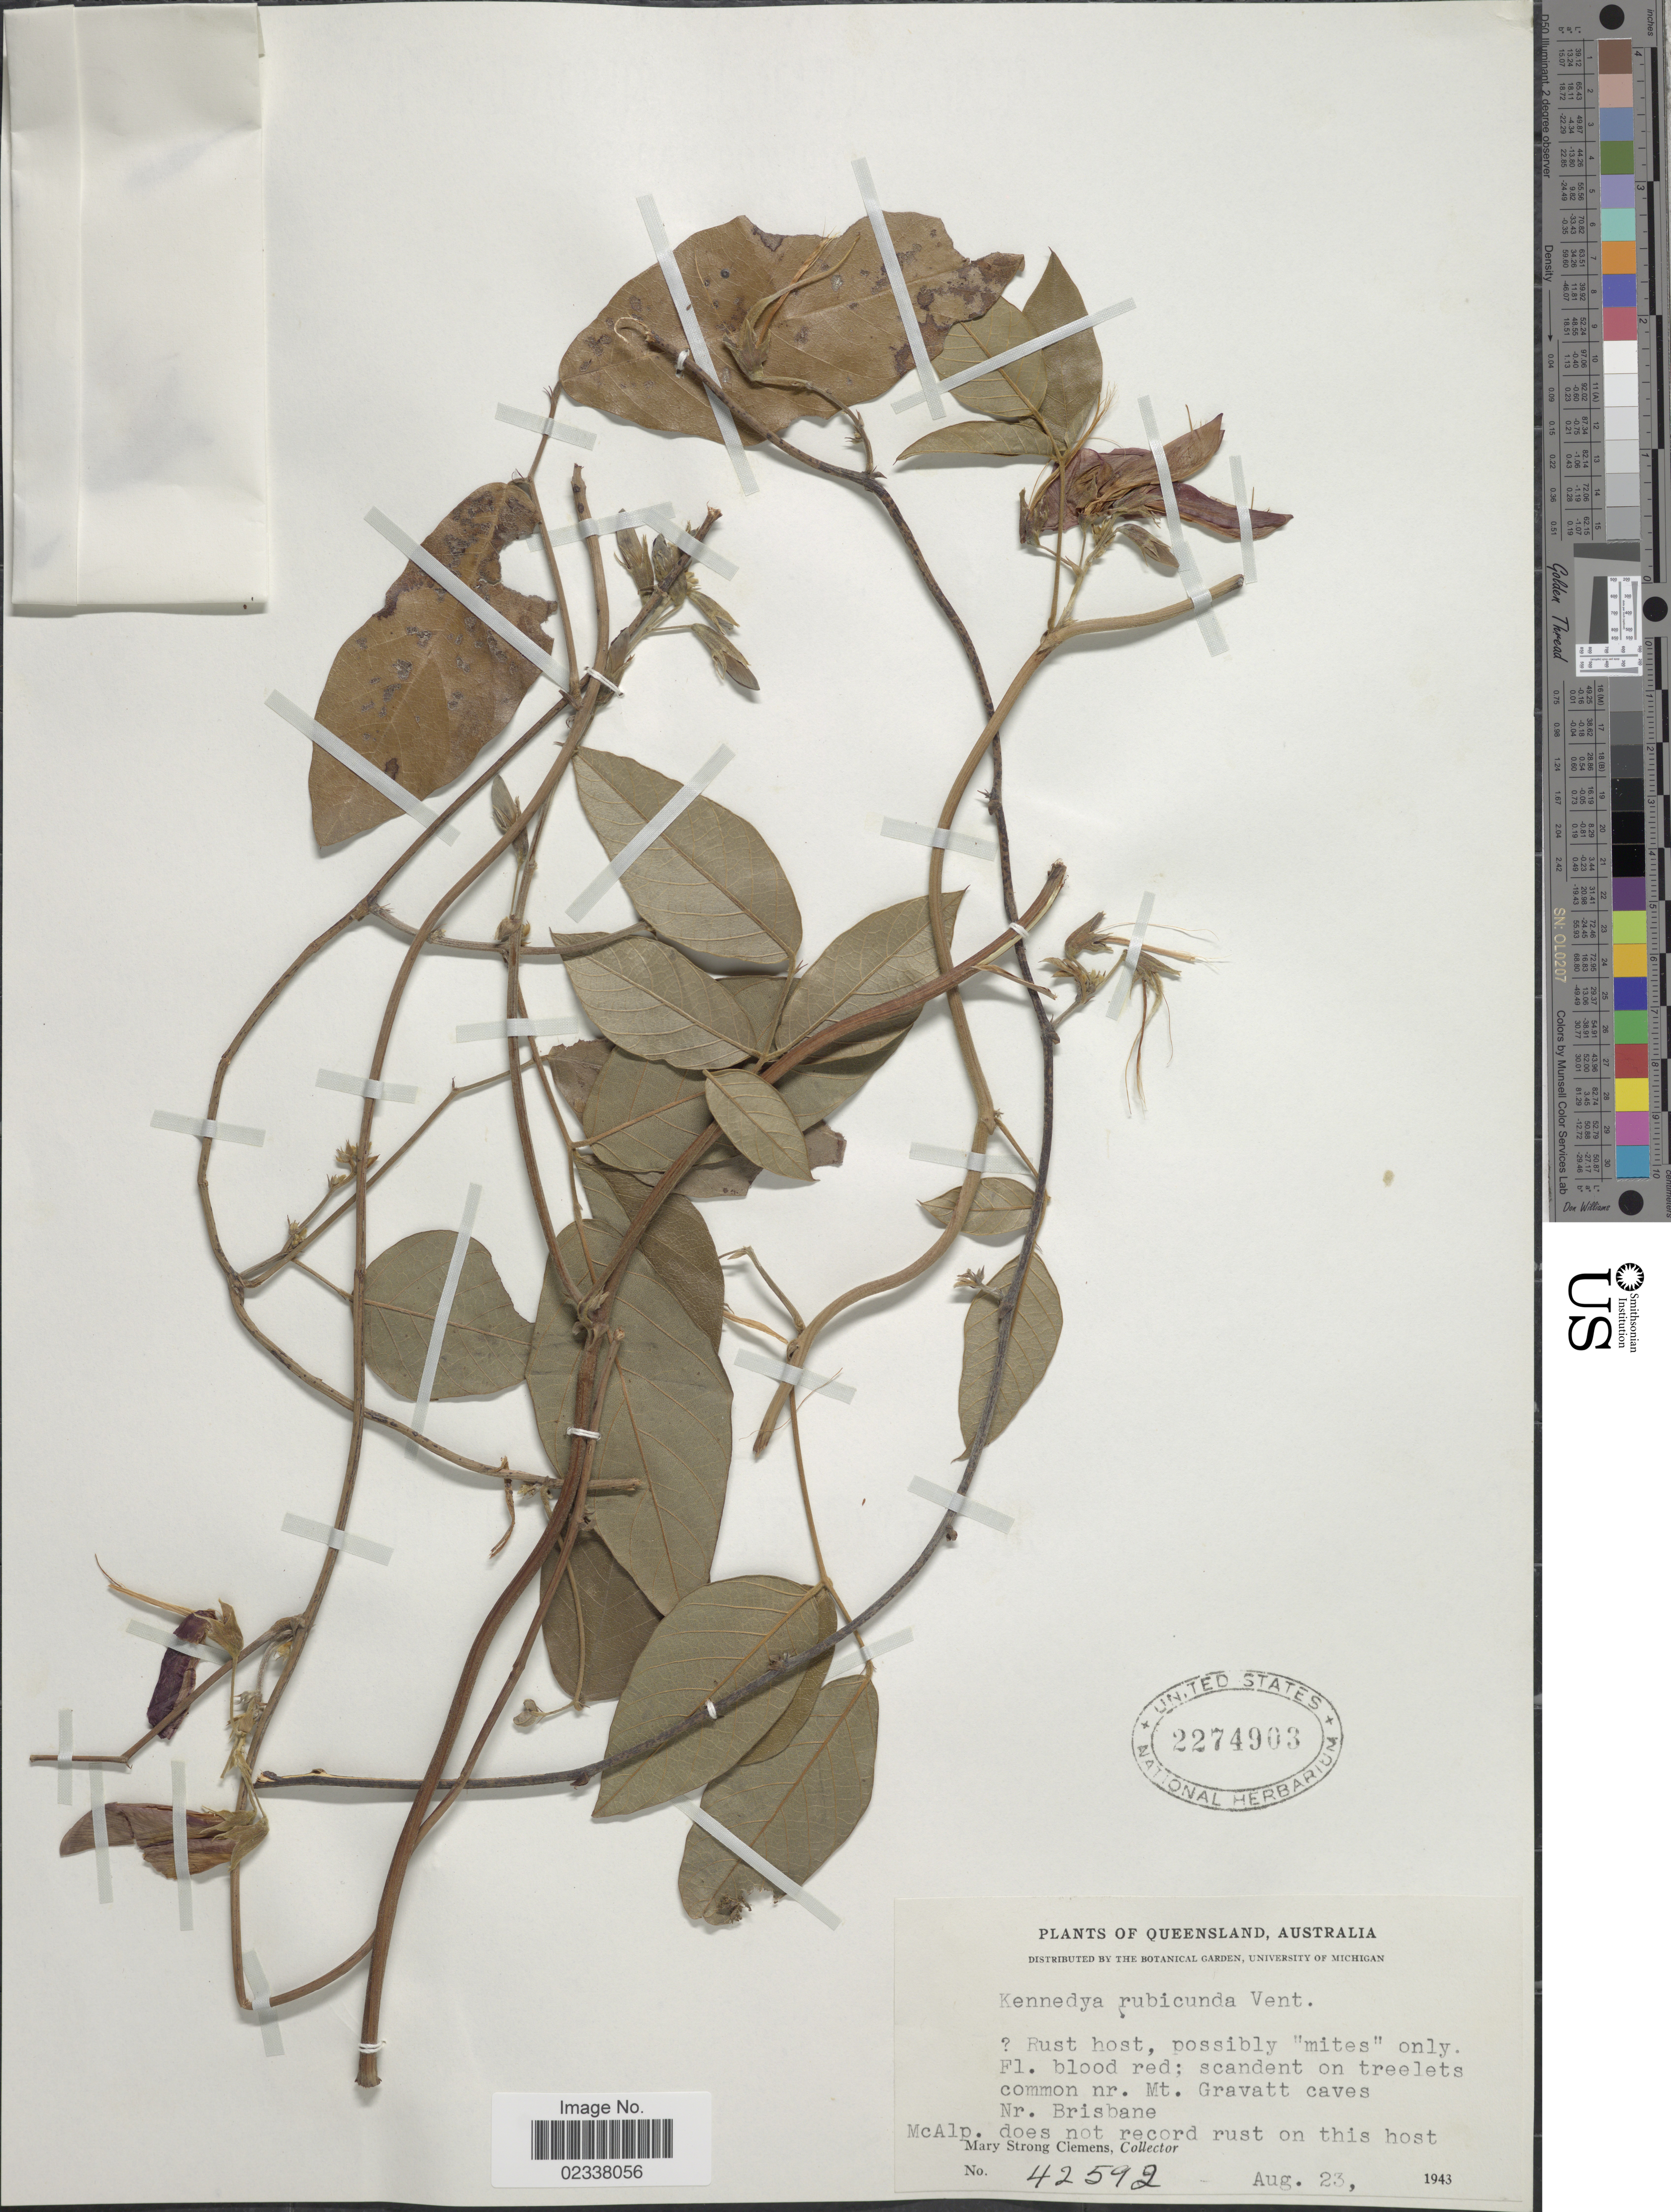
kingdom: Plantae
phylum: Tracheophyta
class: Magnoliopsida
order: Fabales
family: Fabaceae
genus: Kennedia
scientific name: Kennedia rubicunda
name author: Vent.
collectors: M. S. Clemens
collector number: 42592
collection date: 1943-08-23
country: Australia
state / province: Queensland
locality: Nr. Mt. Gravatt caves. Nr. Brisbane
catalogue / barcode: US 2274903